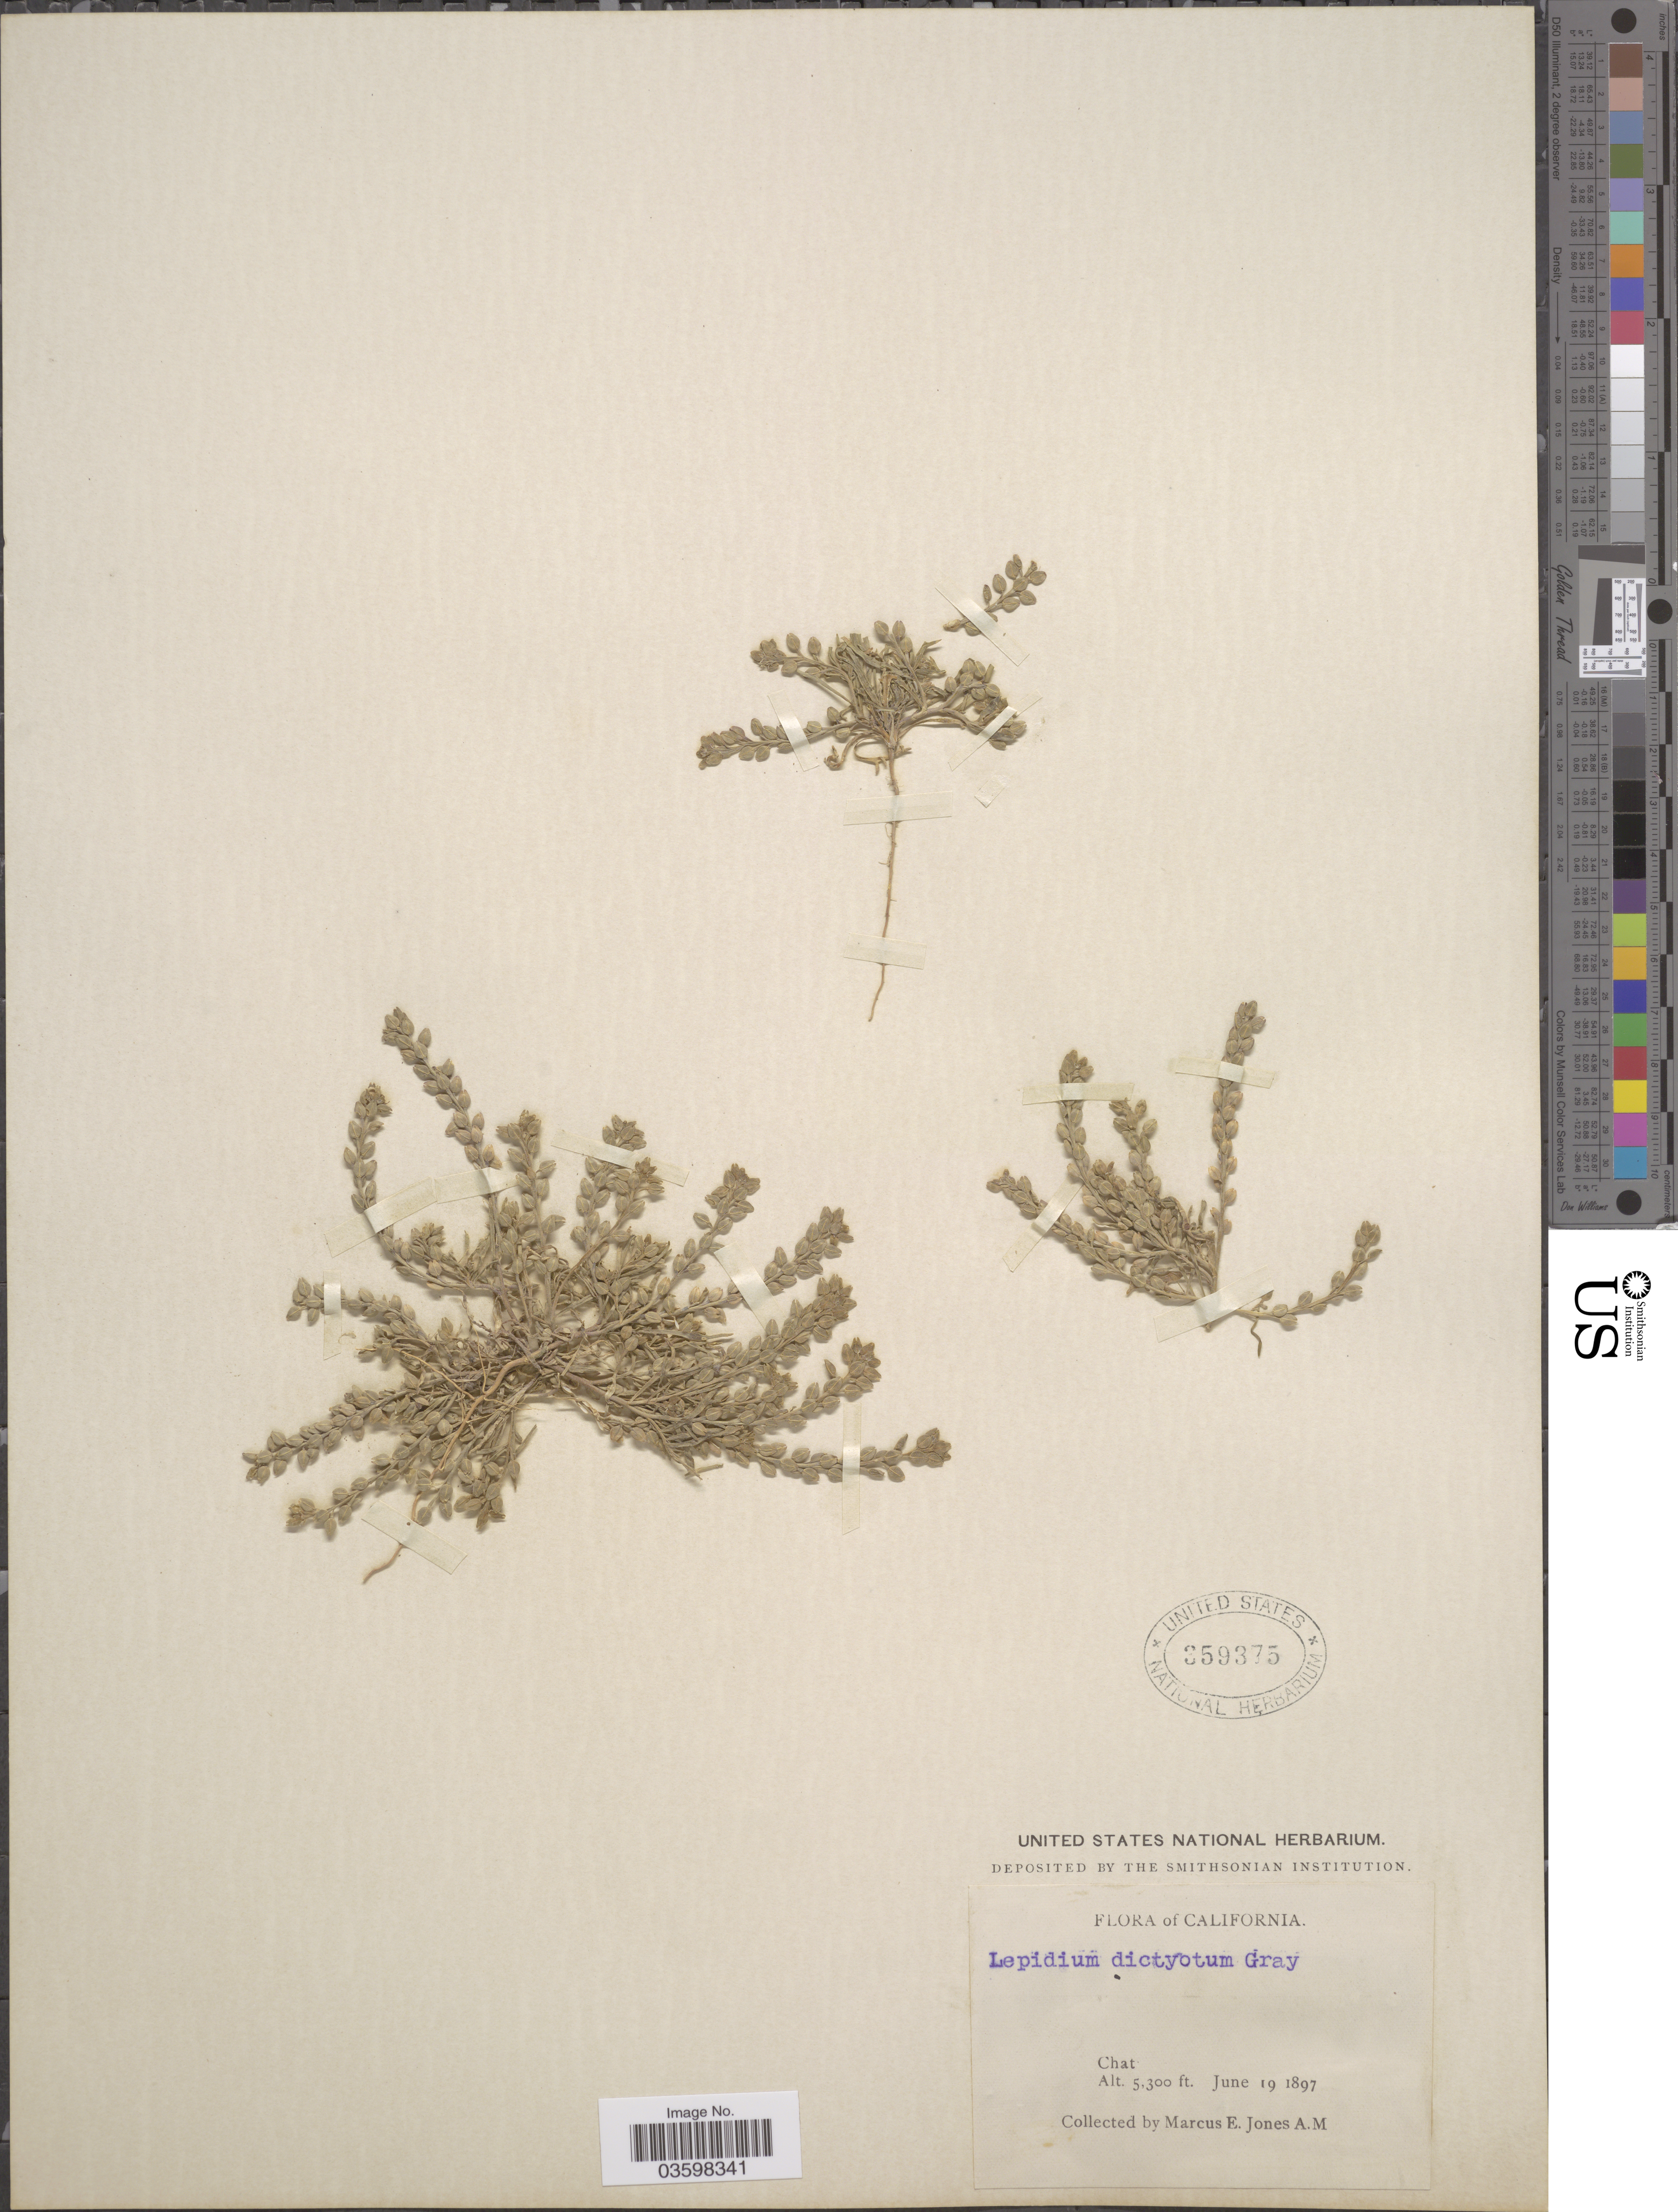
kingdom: Plantae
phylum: Tracheophyta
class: Magnoliopsida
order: Brassicales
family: Brassicaceae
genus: Lepidium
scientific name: Lepidium dictyotum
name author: A. Gray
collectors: M. E. Jones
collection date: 1897-06-19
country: United States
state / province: California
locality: Chat.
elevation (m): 1615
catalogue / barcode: US 359375